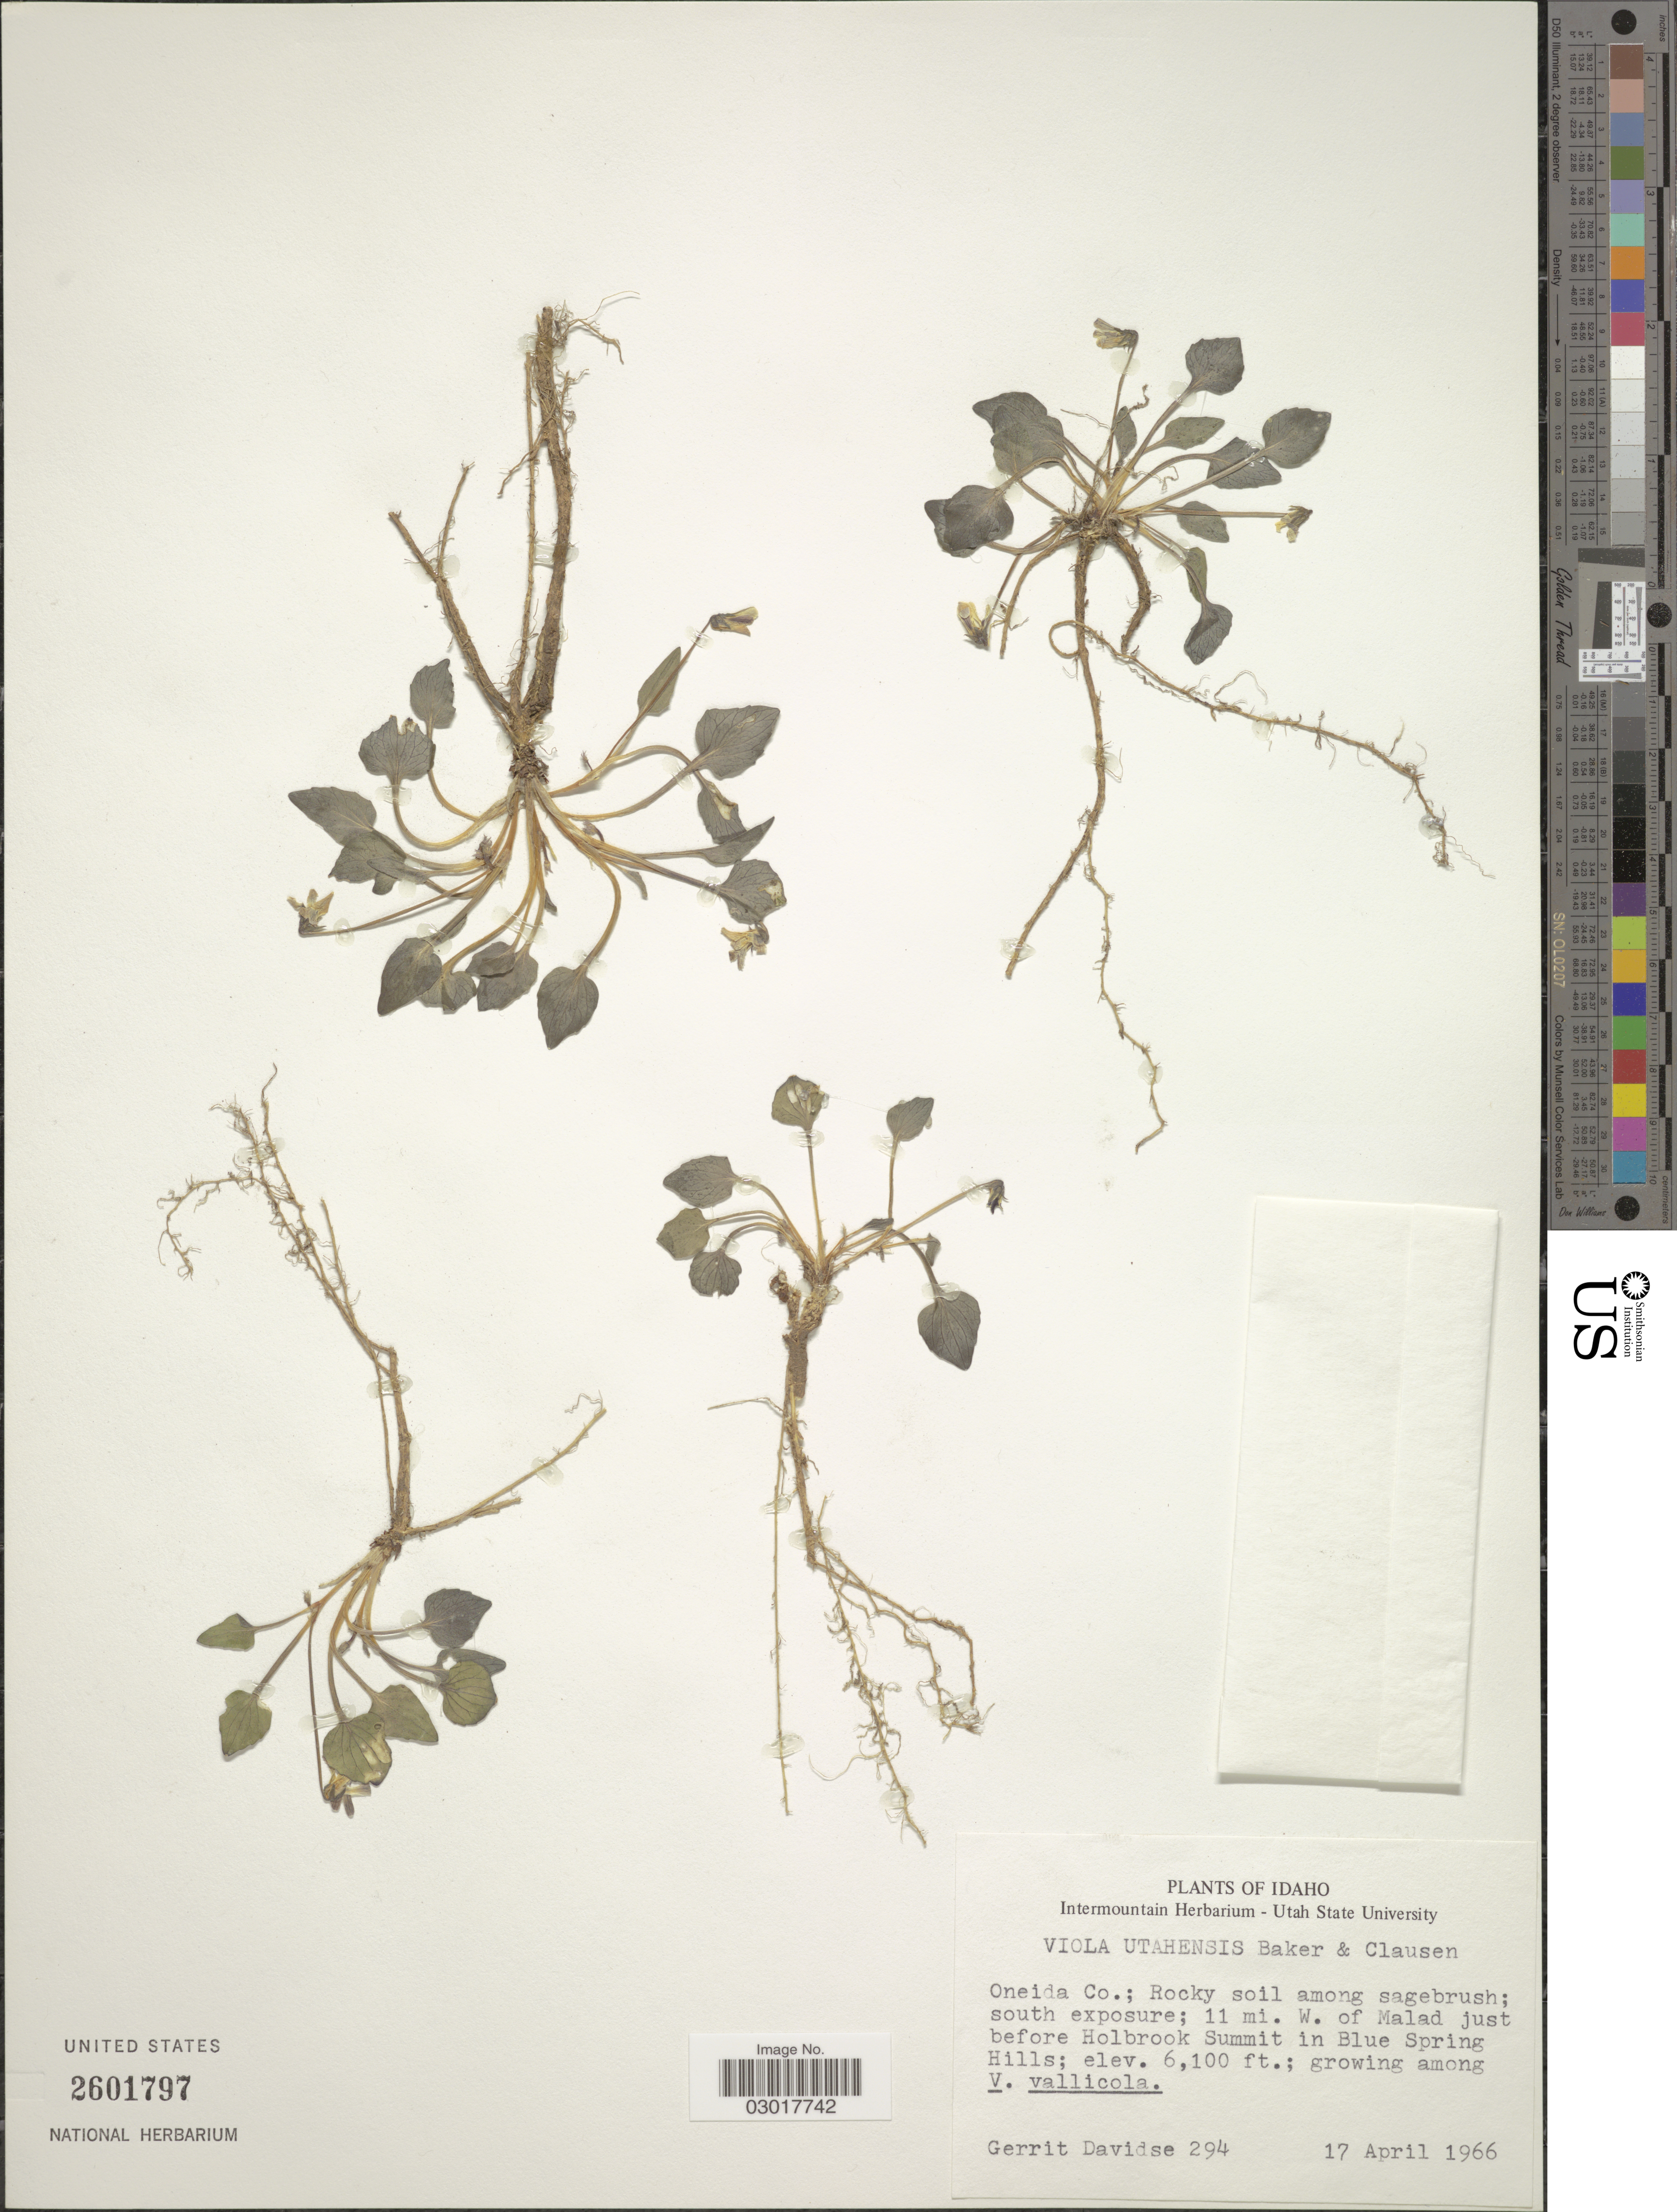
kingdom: Plantae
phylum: Tracheophyta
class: Magnoliopsida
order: Malpighiales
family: Violaceae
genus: Viola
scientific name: Viola utahensis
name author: M.S. Baker & J.C. Clausen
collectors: G. Davidse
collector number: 294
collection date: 1966-04-17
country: United States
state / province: Idaho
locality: Oneida Co.; Rocky soil among sagebrudh; 11 mi. W. of Malad just before Holbrook Summit in Blue Spring Hills.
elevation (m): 1859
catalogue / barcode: US 2601797